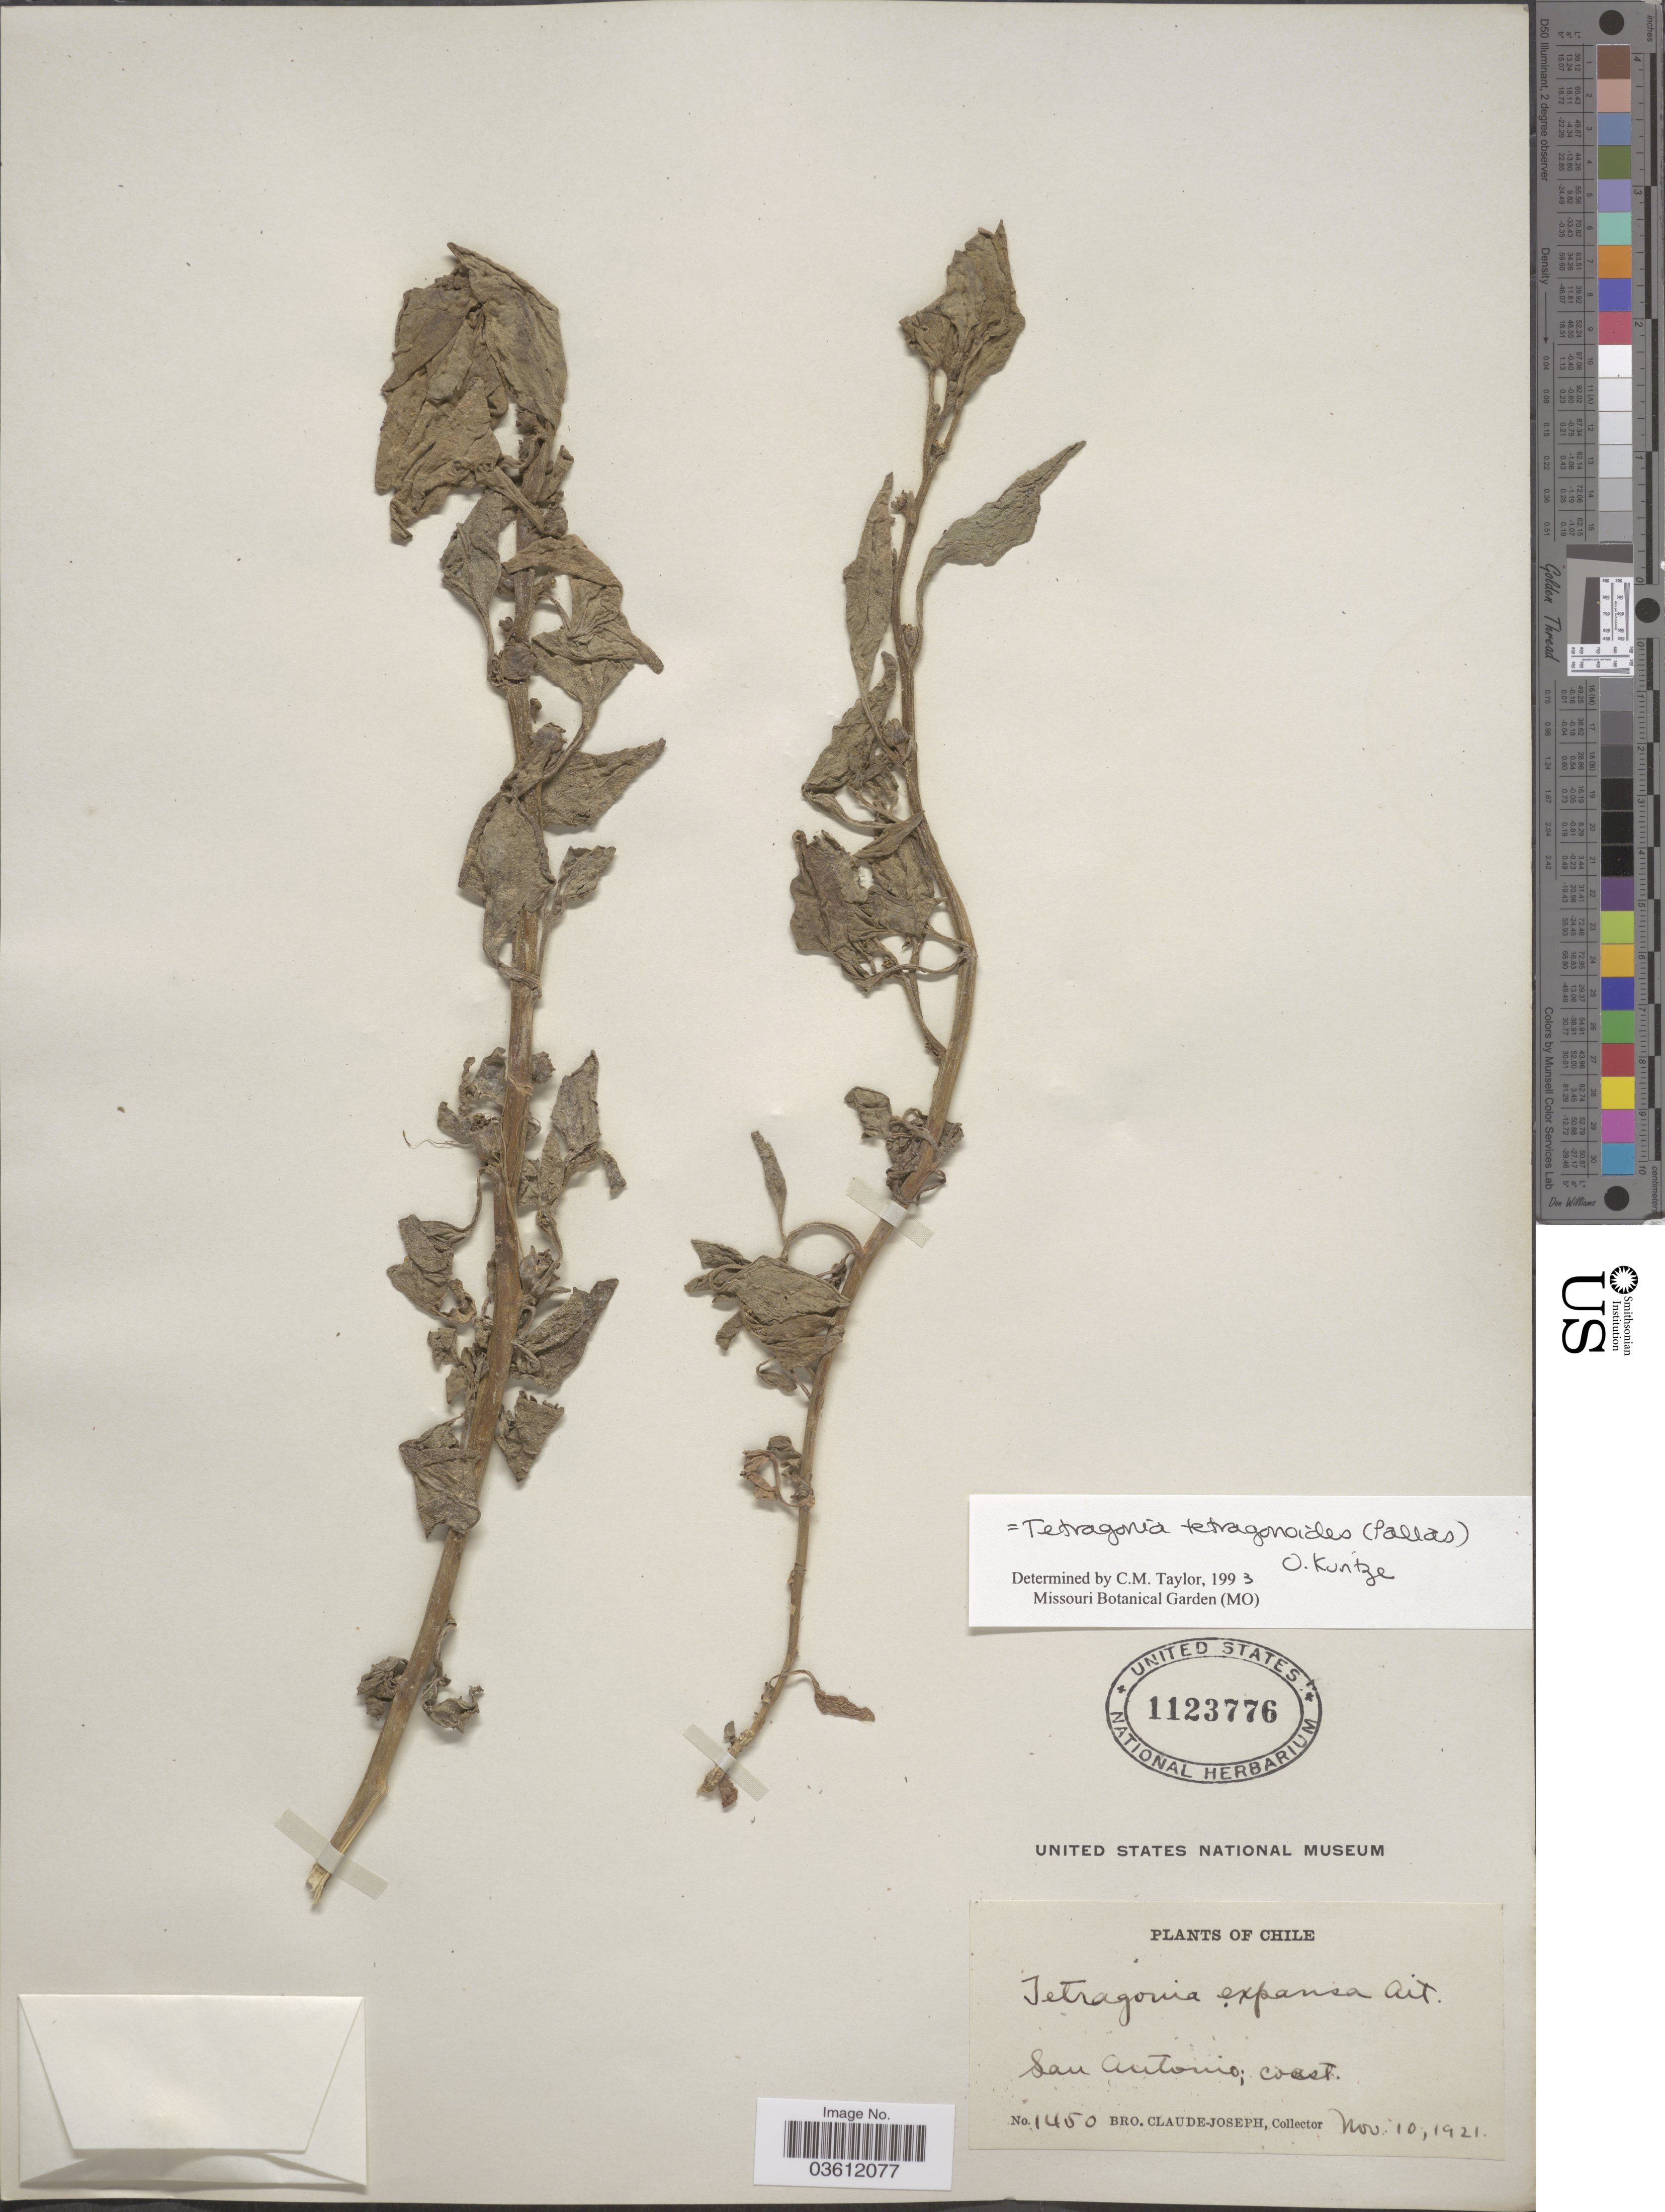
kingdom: Plantae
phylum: Tracheophyta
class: Magnoliopsida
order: Caryophyllales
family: Aizoaceae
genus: Tetragonia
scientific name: Tetragonia tetragonoides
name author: (Pall.) Kuntze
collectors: Bro. Claude-Joseph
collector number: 1450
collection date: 1921-11-10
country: Chile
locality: San Antonio; coast.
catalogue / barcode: US 1123776